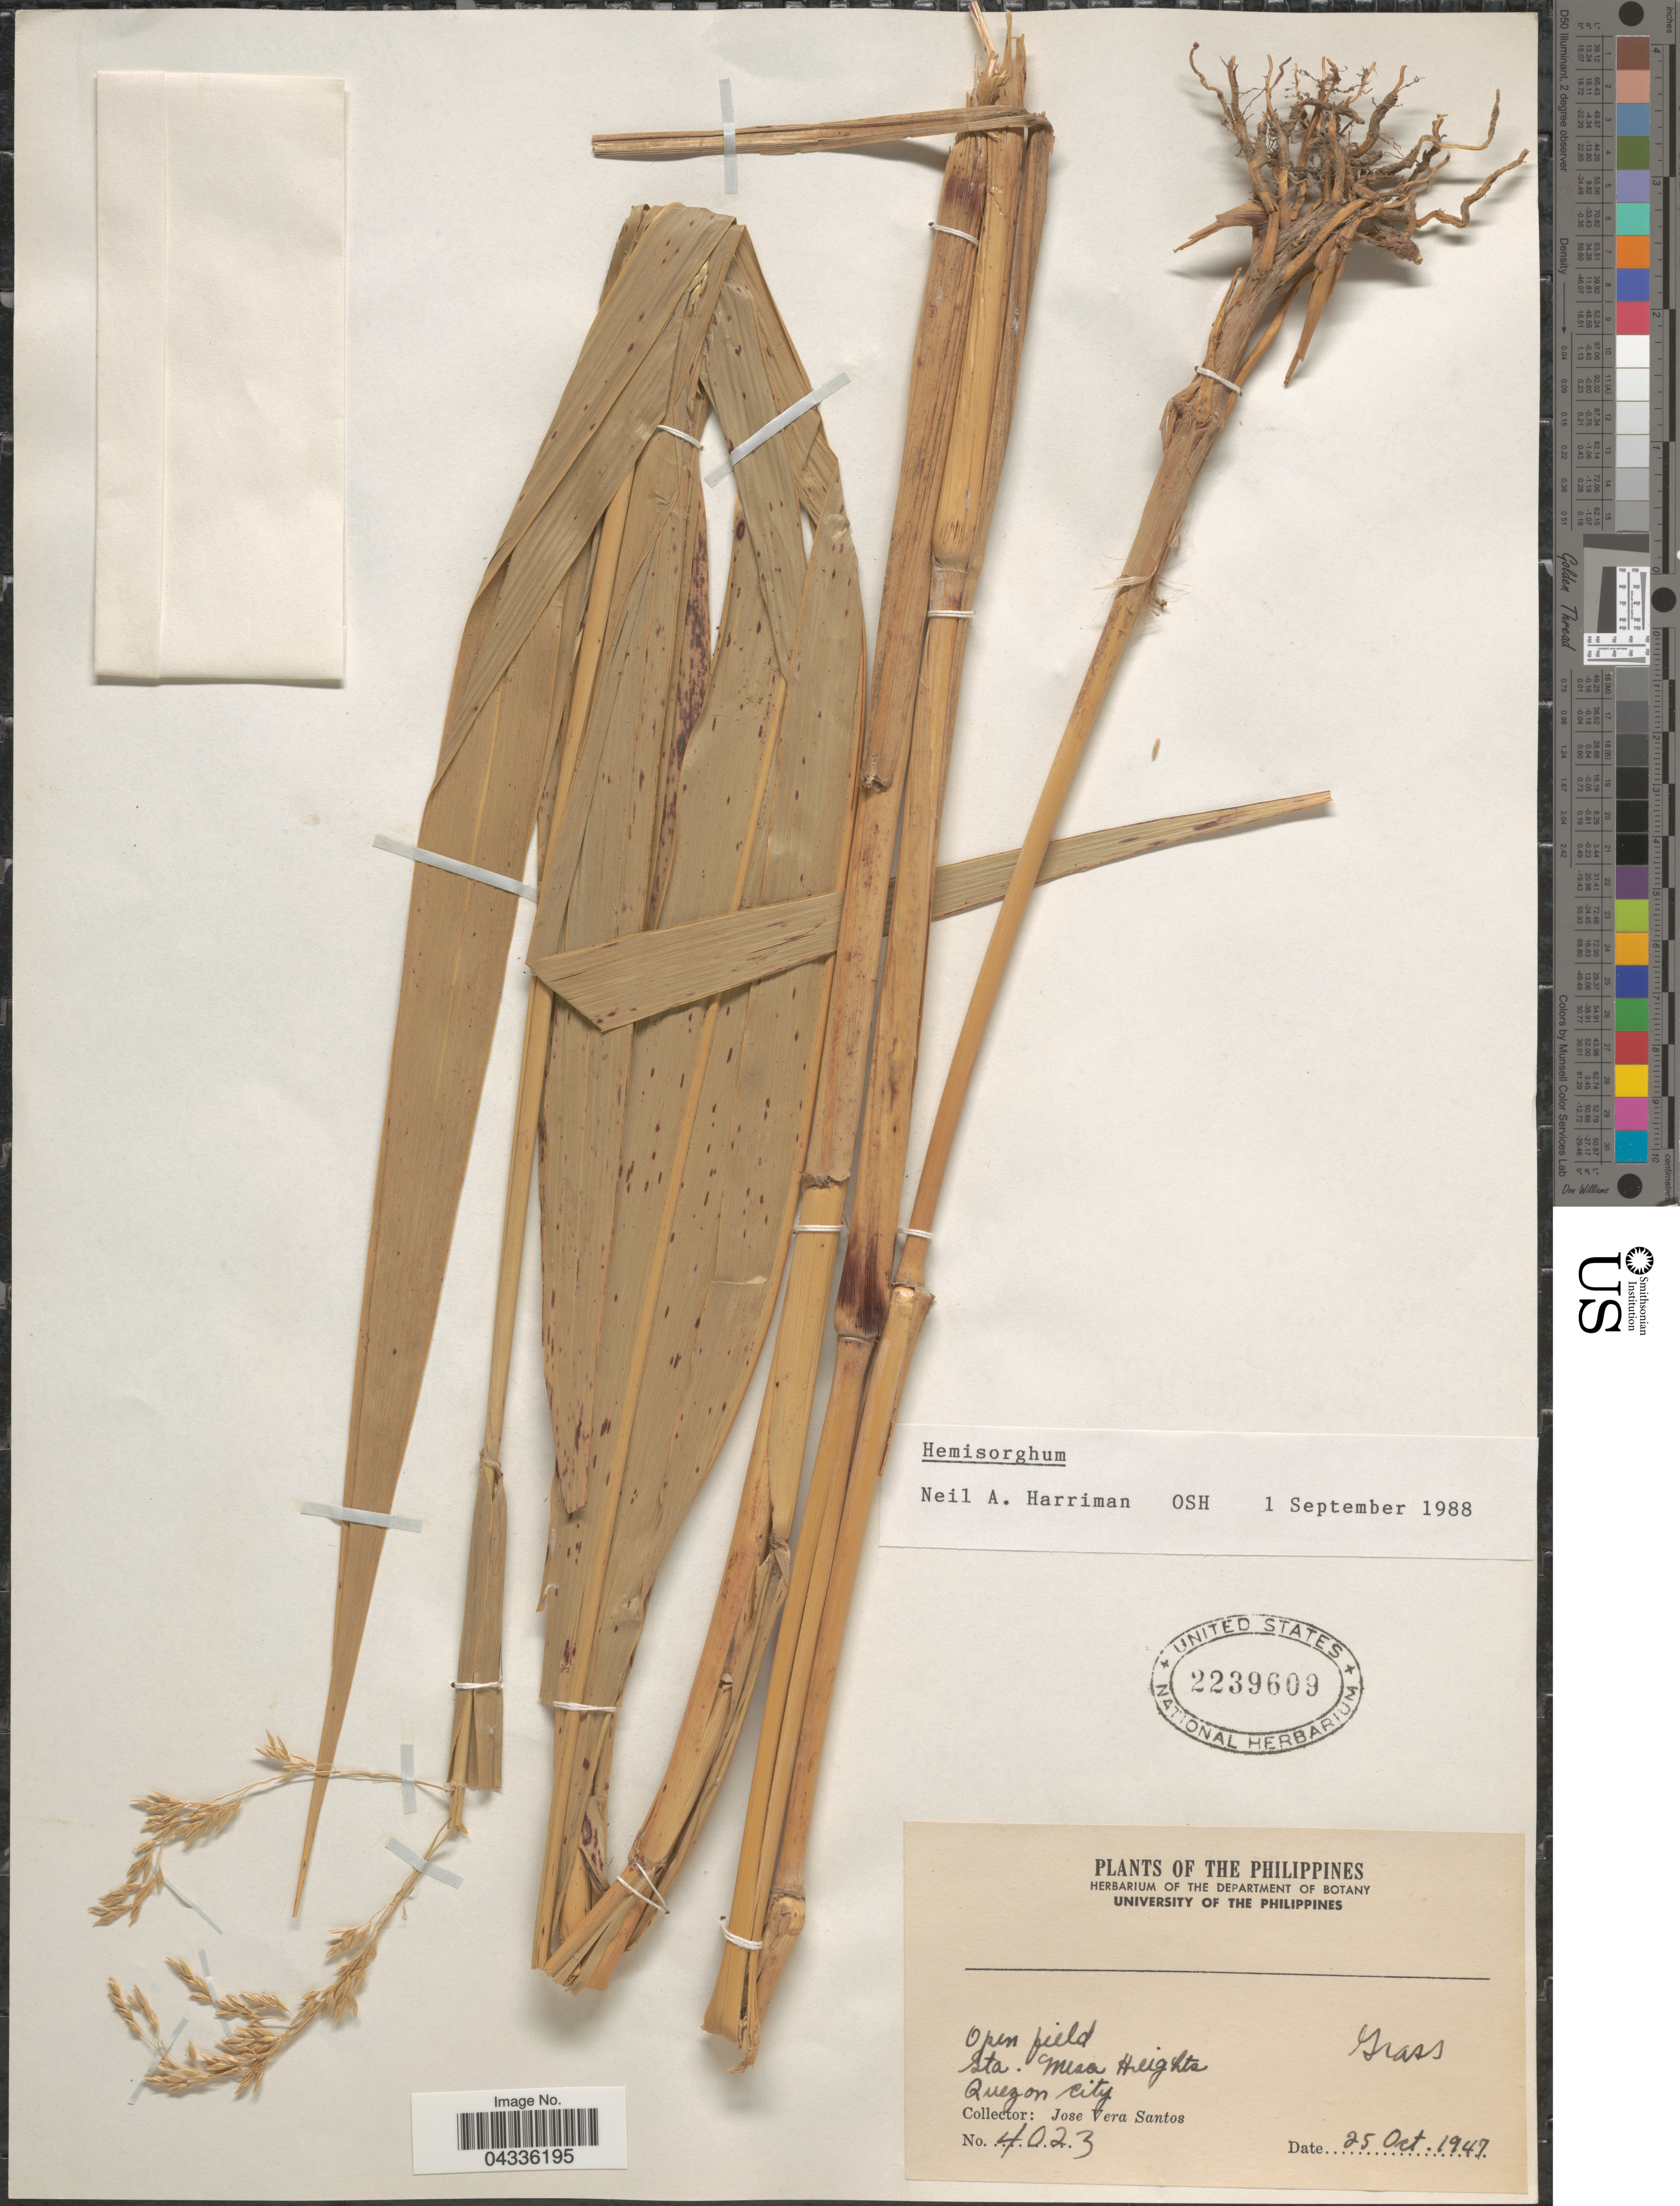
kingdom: Plantae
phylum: Tracheophyta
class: Liliopsida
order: Poales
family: Poaceae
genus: Hemisorghum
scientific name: Hemisorghum sp.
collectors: J. V. Santos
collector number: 4023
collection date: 1947-10-25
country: Philippines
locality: Sta. Mesa Heights. Quezon City.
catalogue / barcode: US 2239609